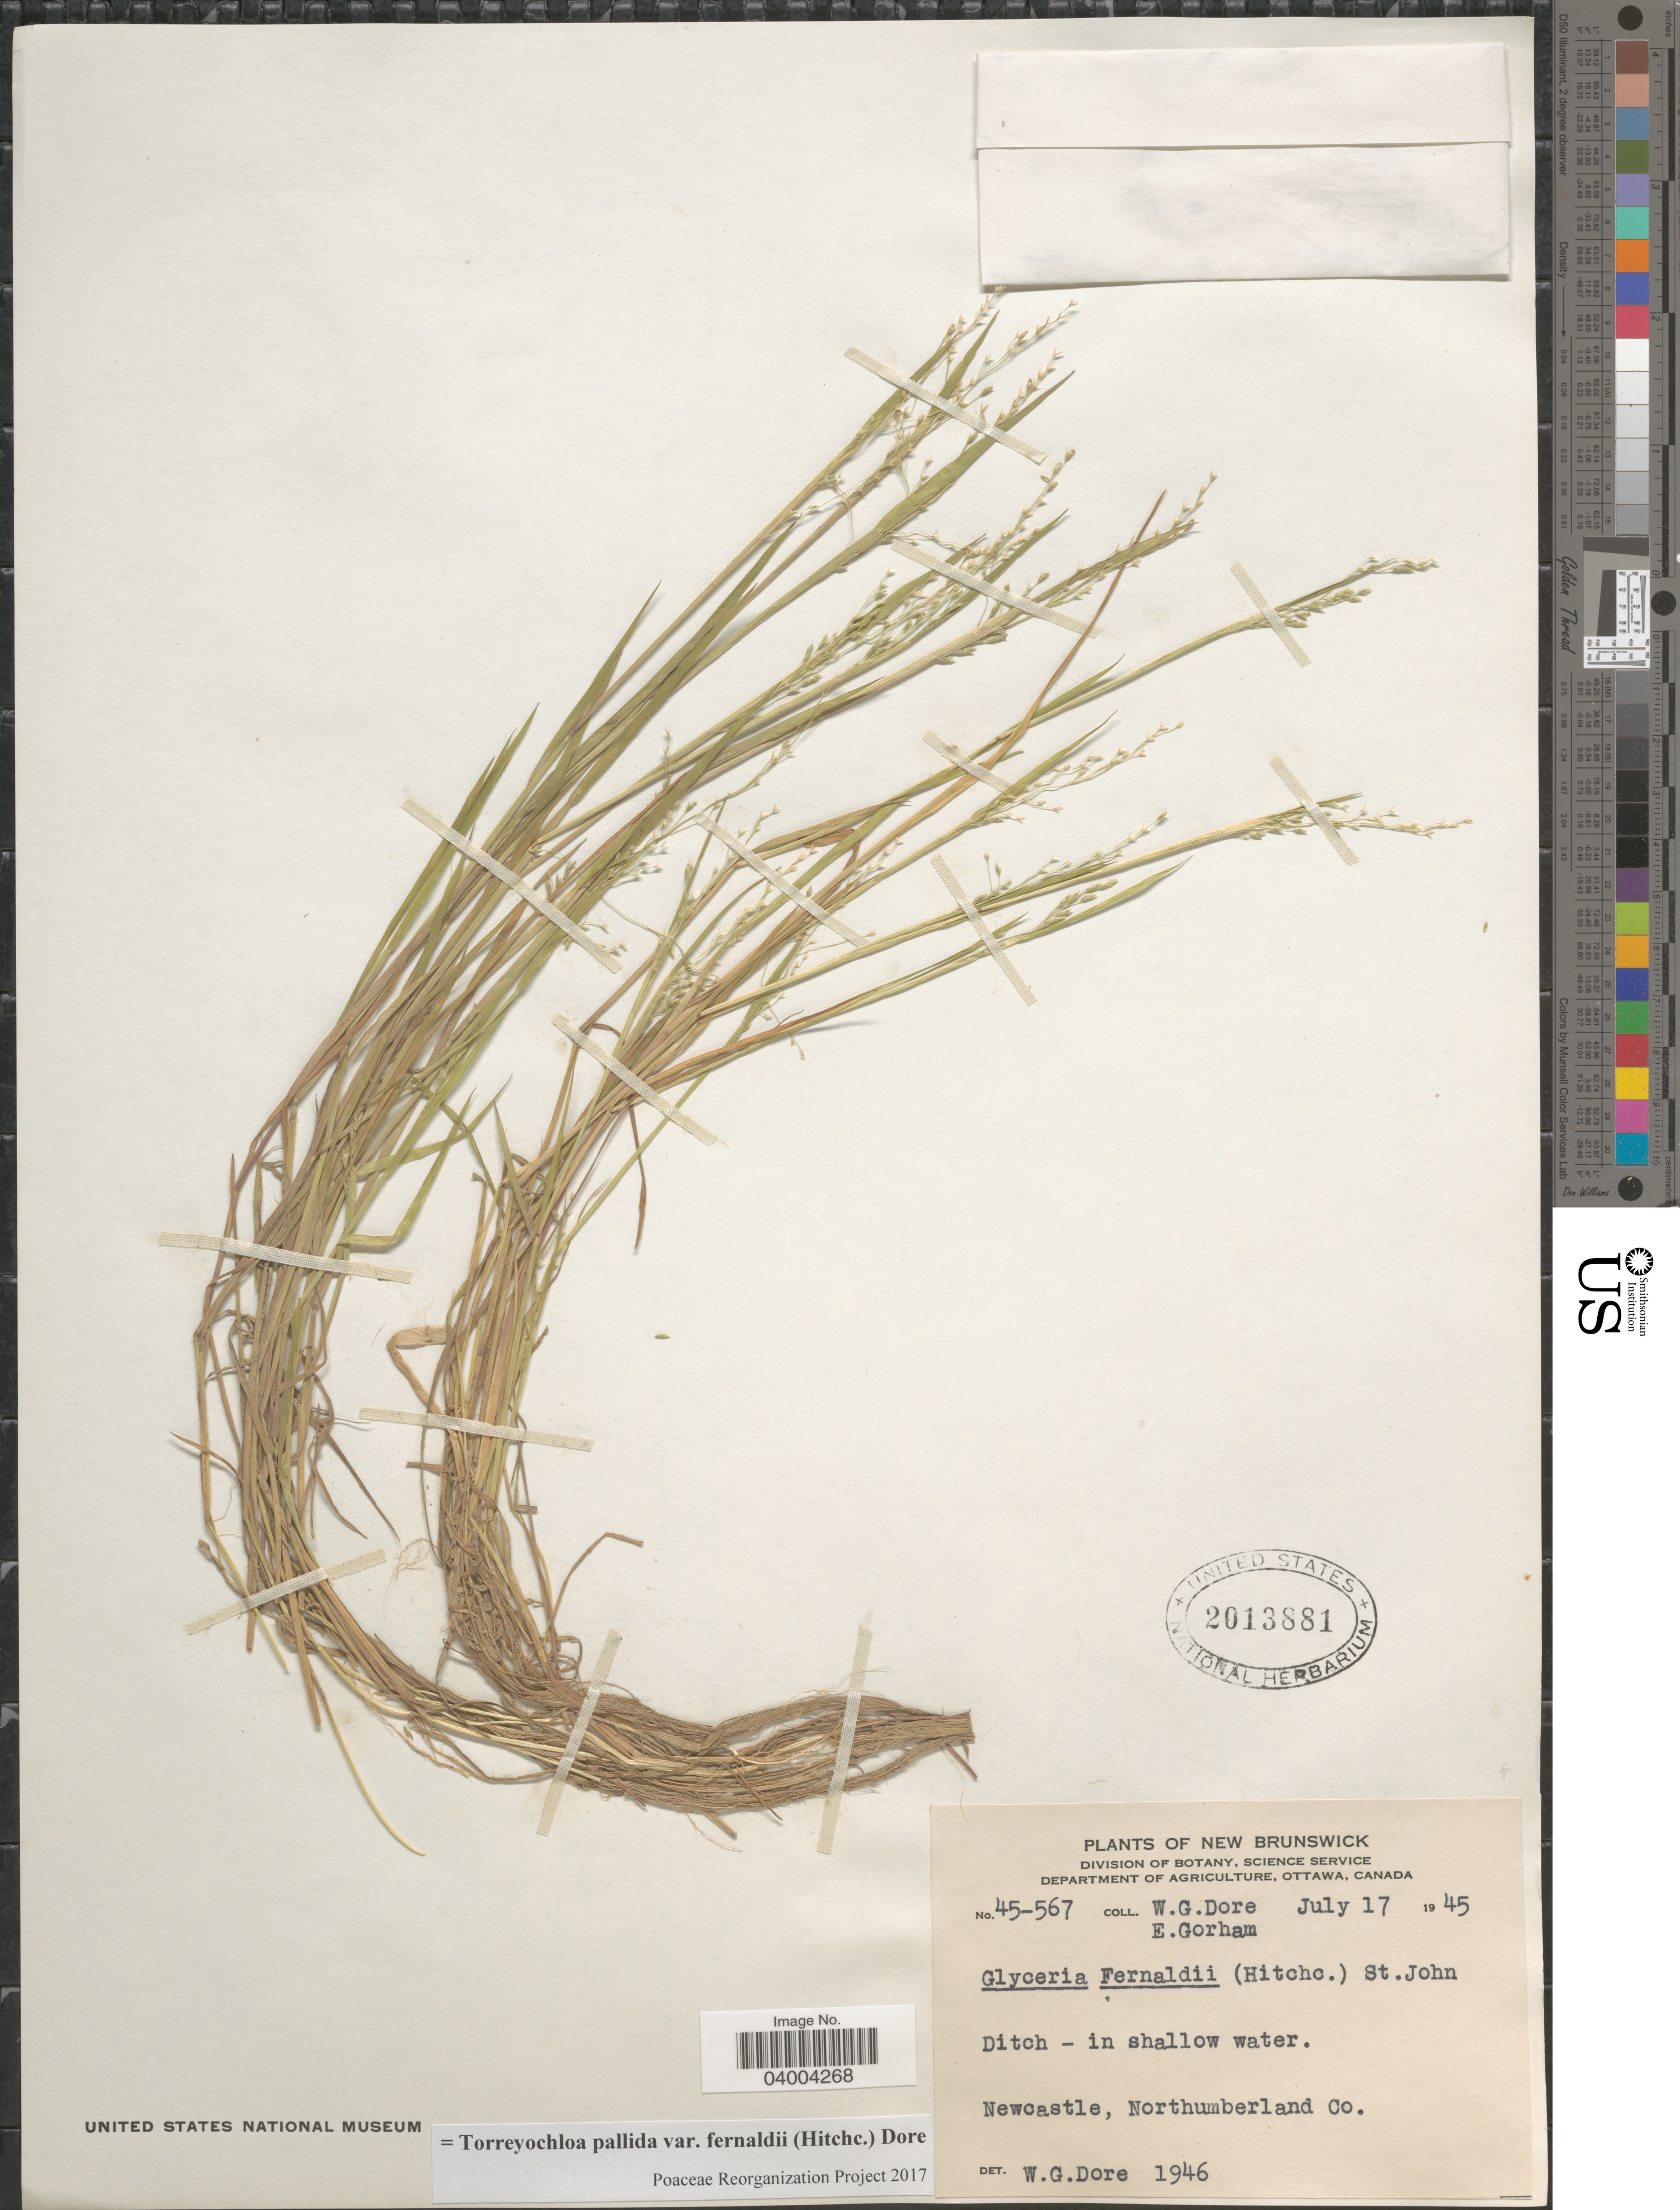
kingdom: Plantae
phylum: Tracheophyta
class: Liliopsida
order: Poales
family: Poaceae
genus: Torreyochloa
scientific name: Torreyochloa pallida var. fernaldii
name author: (Hitchc.) Dore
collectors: W. Dore & E. Gorham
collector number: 45-567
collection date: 1945-07-17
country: Canada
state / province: New Brunswick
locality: Ditch - in shallow water. Newcastle, Northumberland Co.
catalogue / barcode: US 2013881